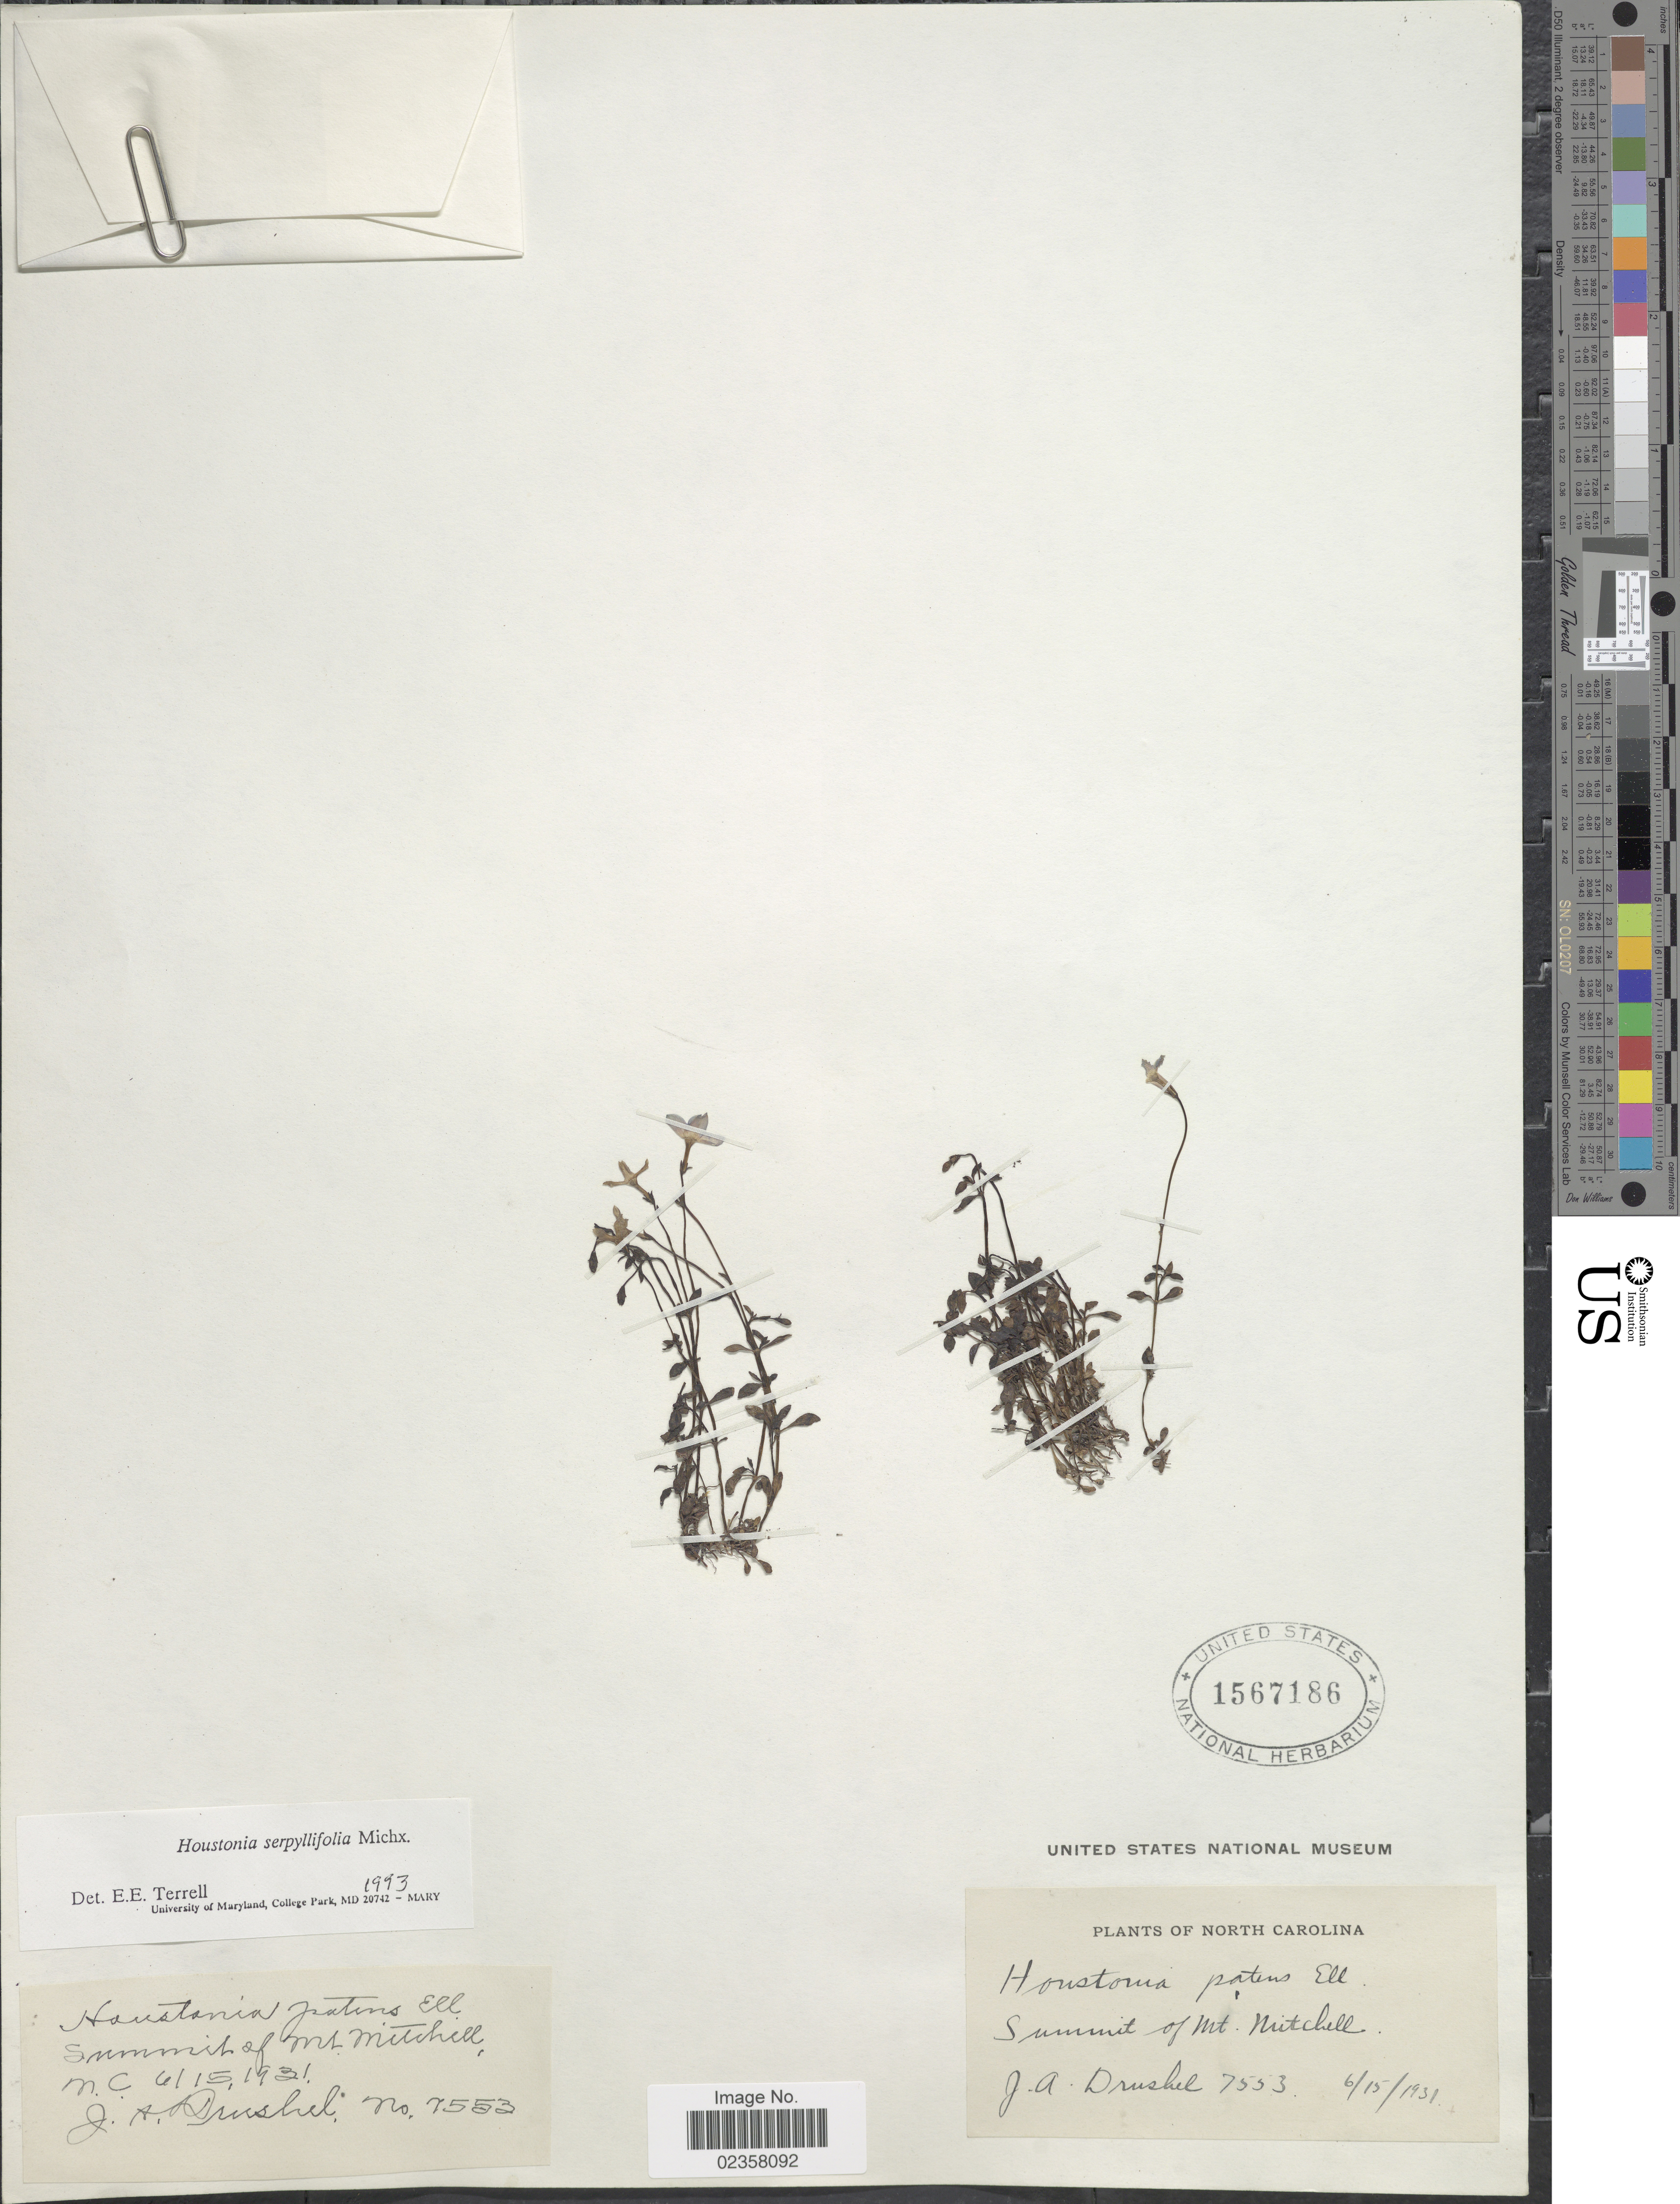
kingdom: Plantae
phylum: Tracheophyta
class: Magnoliopsida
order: Gentianales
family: Rubiaceae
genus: Houstonia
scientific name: Houstonia serpyllifolia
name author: Michx.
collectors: J. A. Drushel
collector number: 7553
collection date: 1931-06-15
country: United States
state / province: North Carolina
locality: Summit of Mt. Mitchill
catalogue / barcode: US 1567186